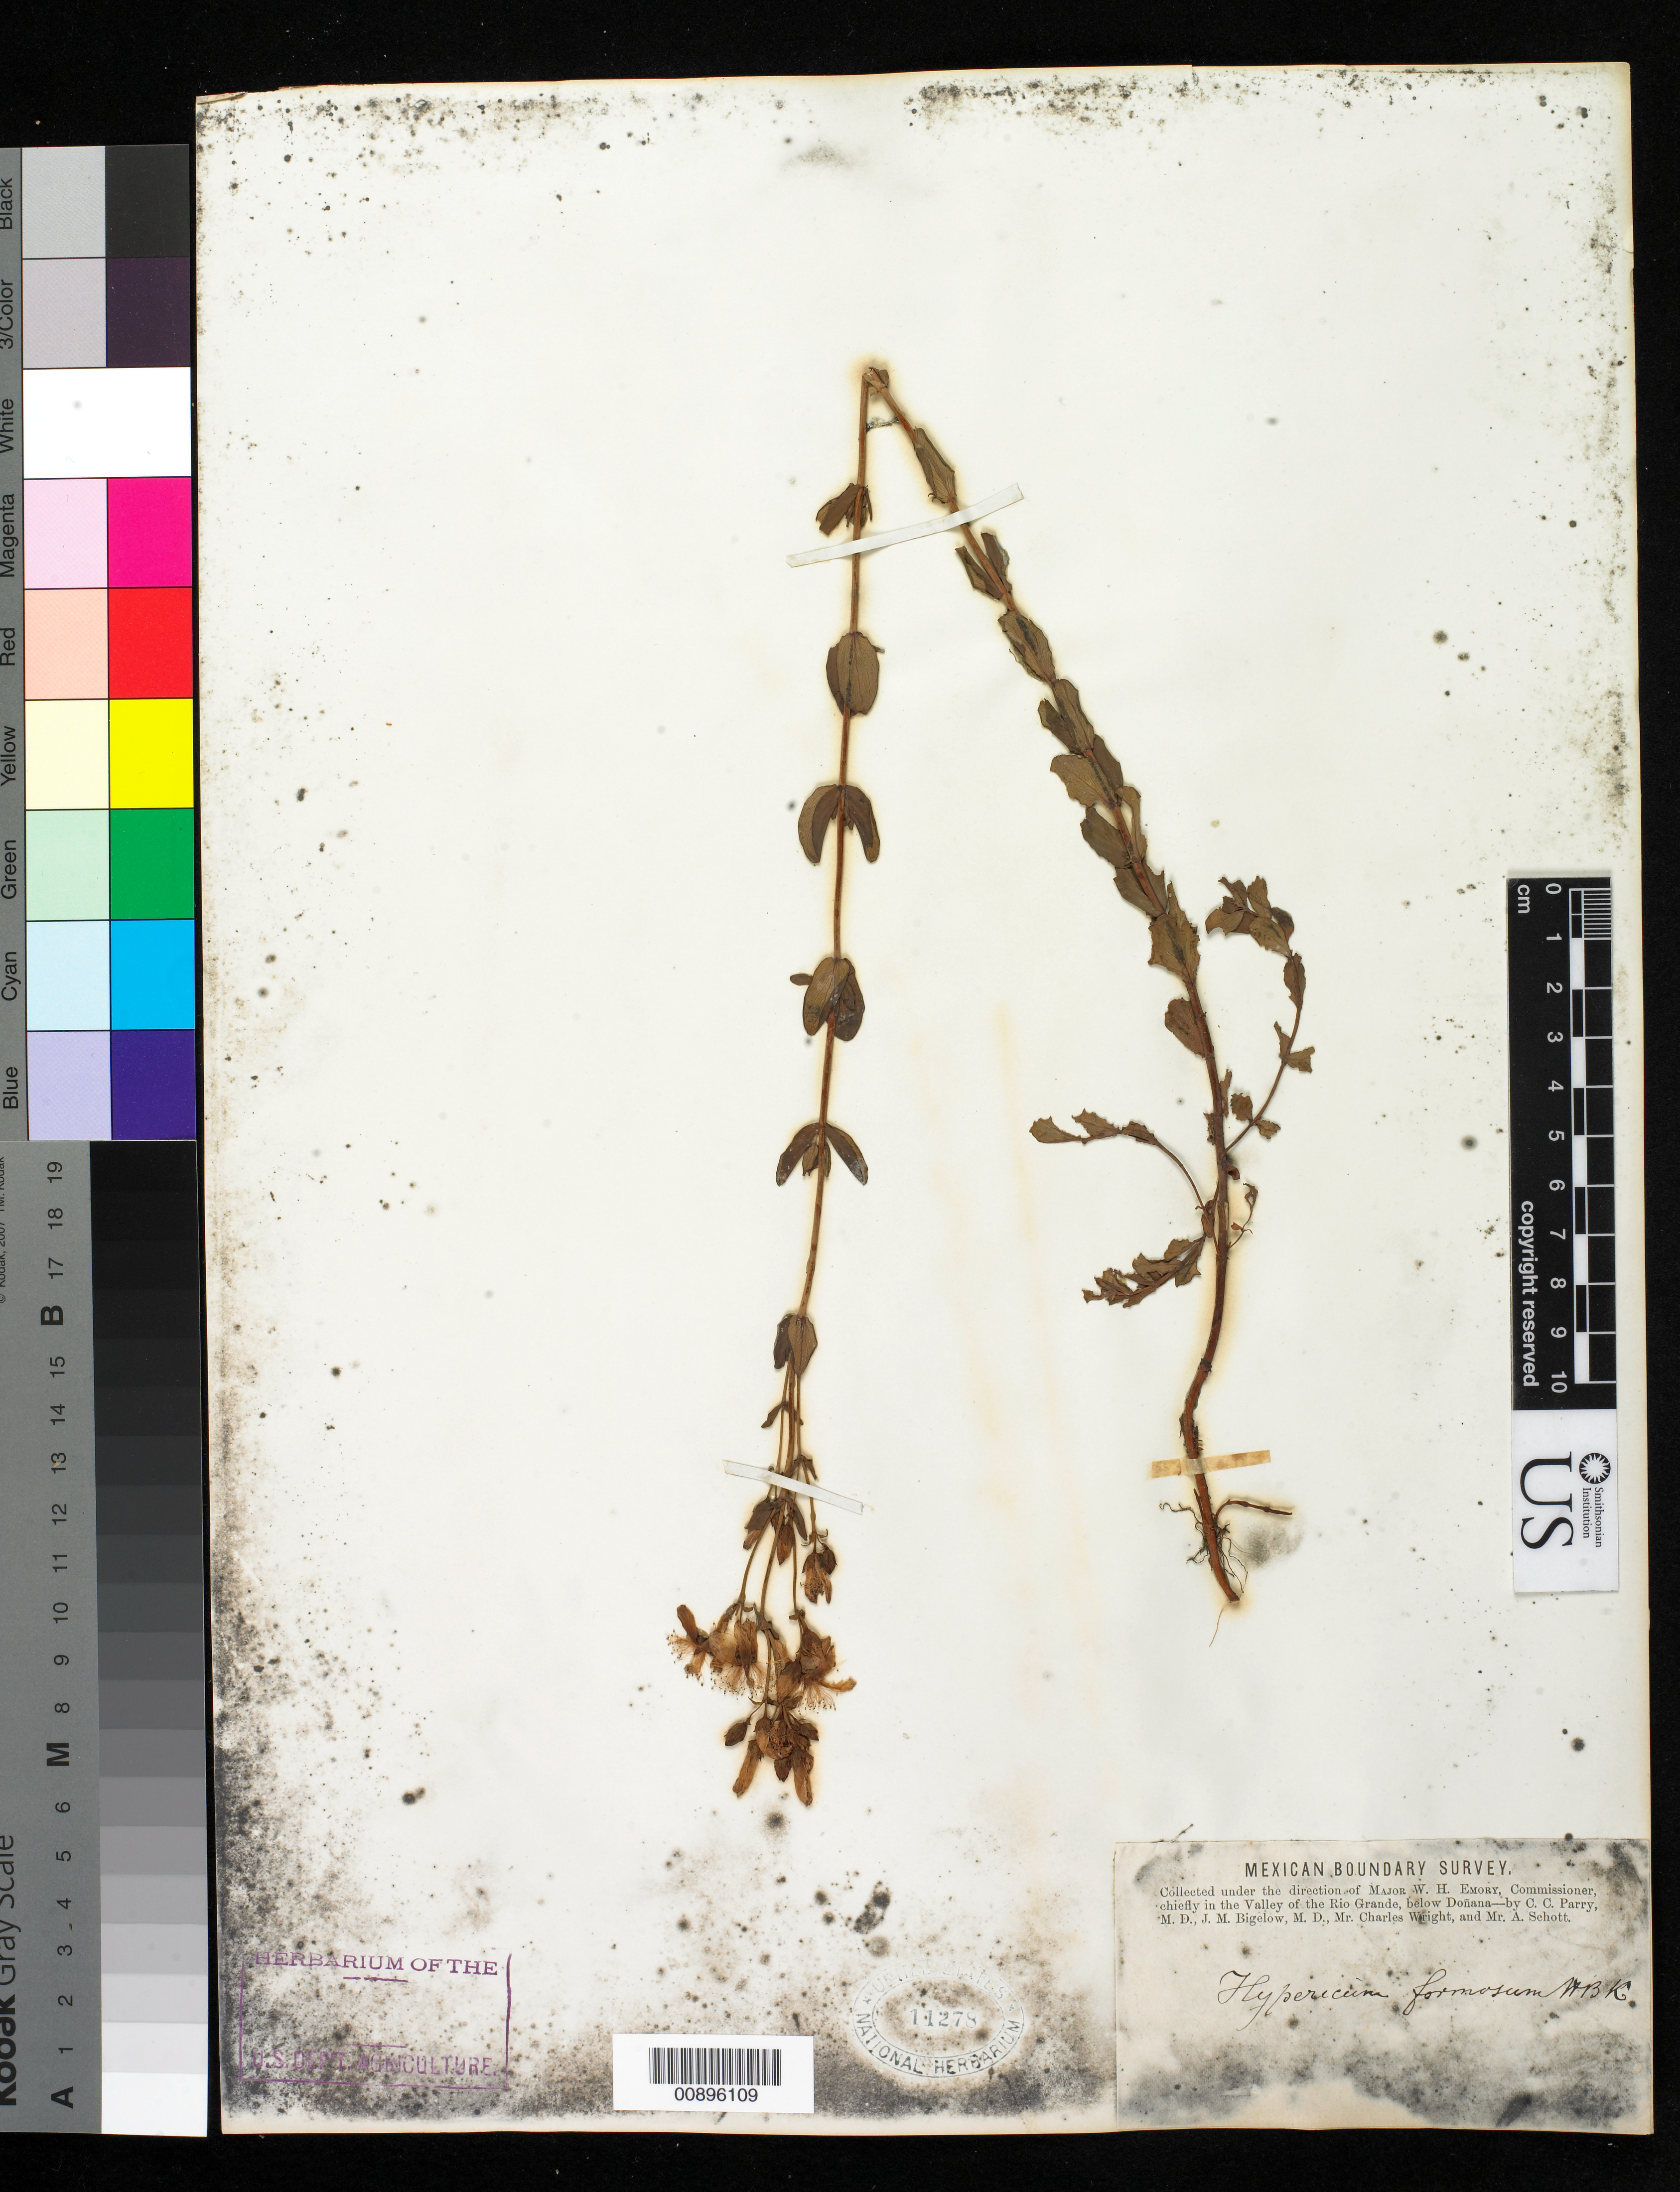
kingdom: Plantae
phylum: Tracheophyta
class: Magnoliopsida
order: Malpighiales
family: Hypericaceae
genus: Hypericum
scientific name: Hypericum formosum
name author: Kunth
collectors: C. C. Parry, J. M. Bigelow, C. Wright & A. C. V. Schott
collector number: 646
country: United States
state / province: New Mexico / Texas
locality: Valley of the Rio Grande, below Doñana.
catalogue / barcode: US 11278